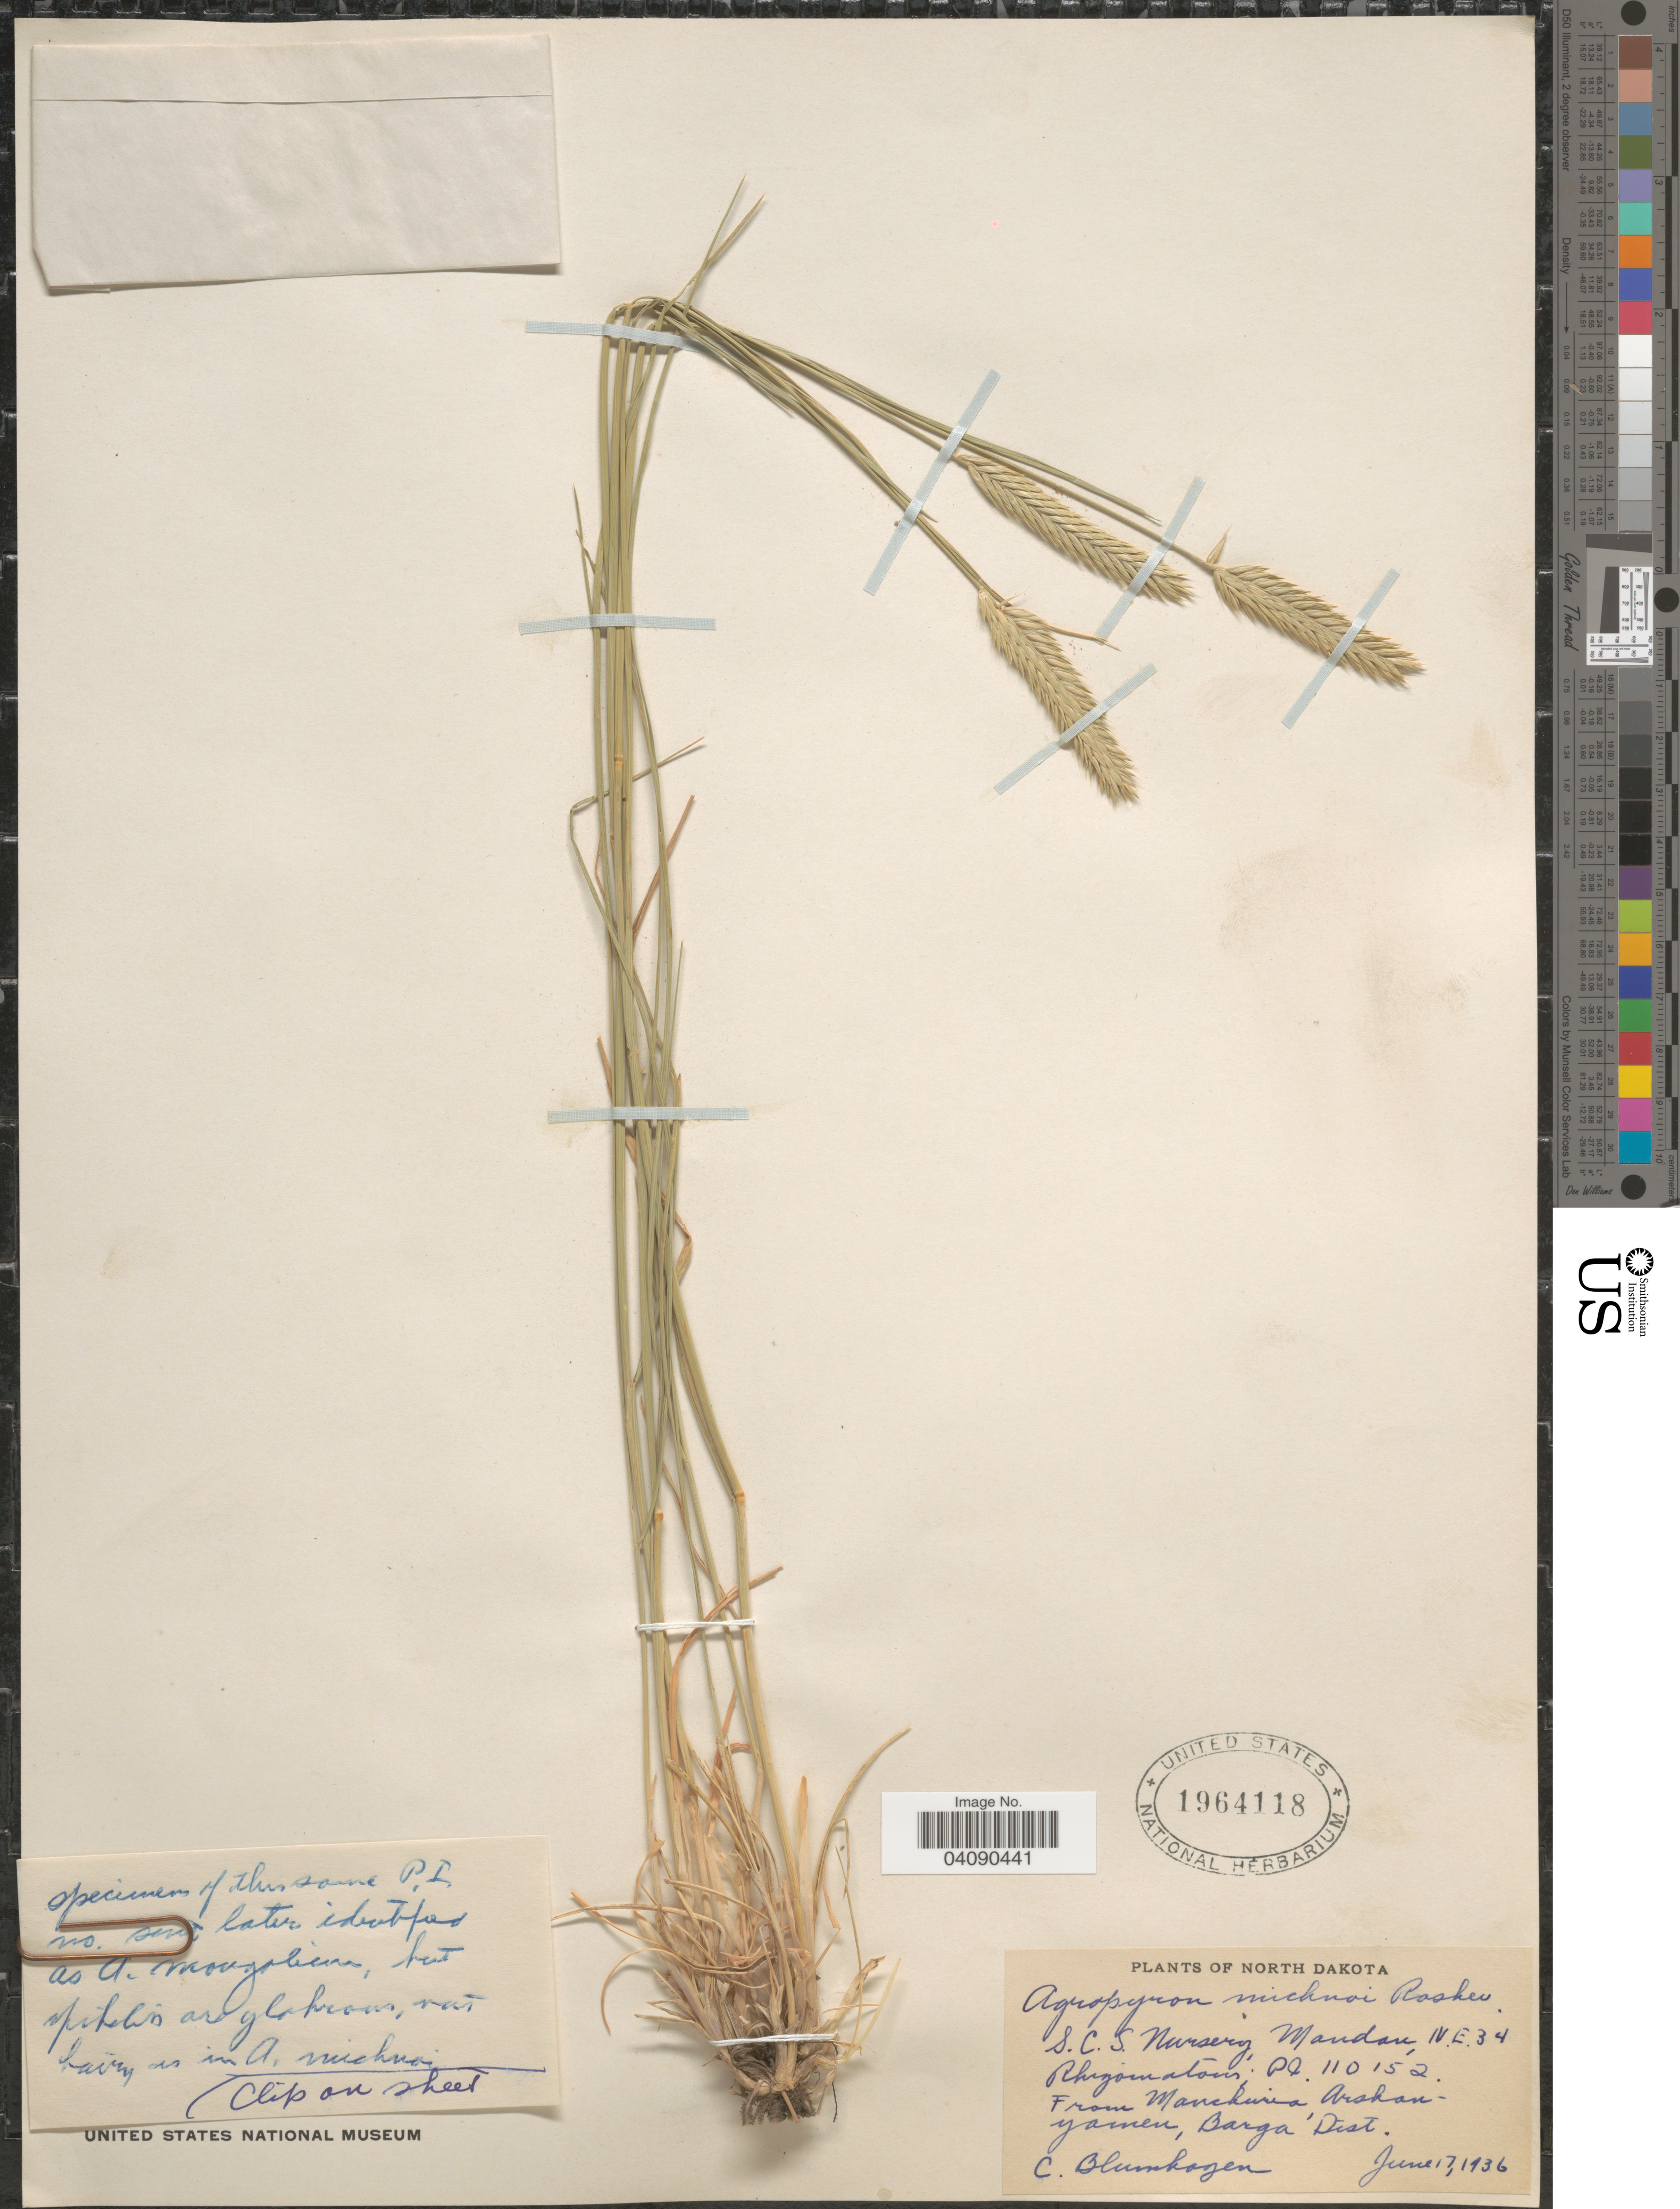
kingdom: Plantae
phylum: Tracheophyta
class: Liliopsida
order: Poales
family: Poaceae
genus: Agropyron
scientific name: Agropyron michnoi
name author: Roshev.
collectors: C. Blumhagen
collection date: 1936-06-17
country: United States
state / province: North Dakota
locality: S.C.S. Nursery, Mandan NE 34.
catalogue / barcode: US 1964118